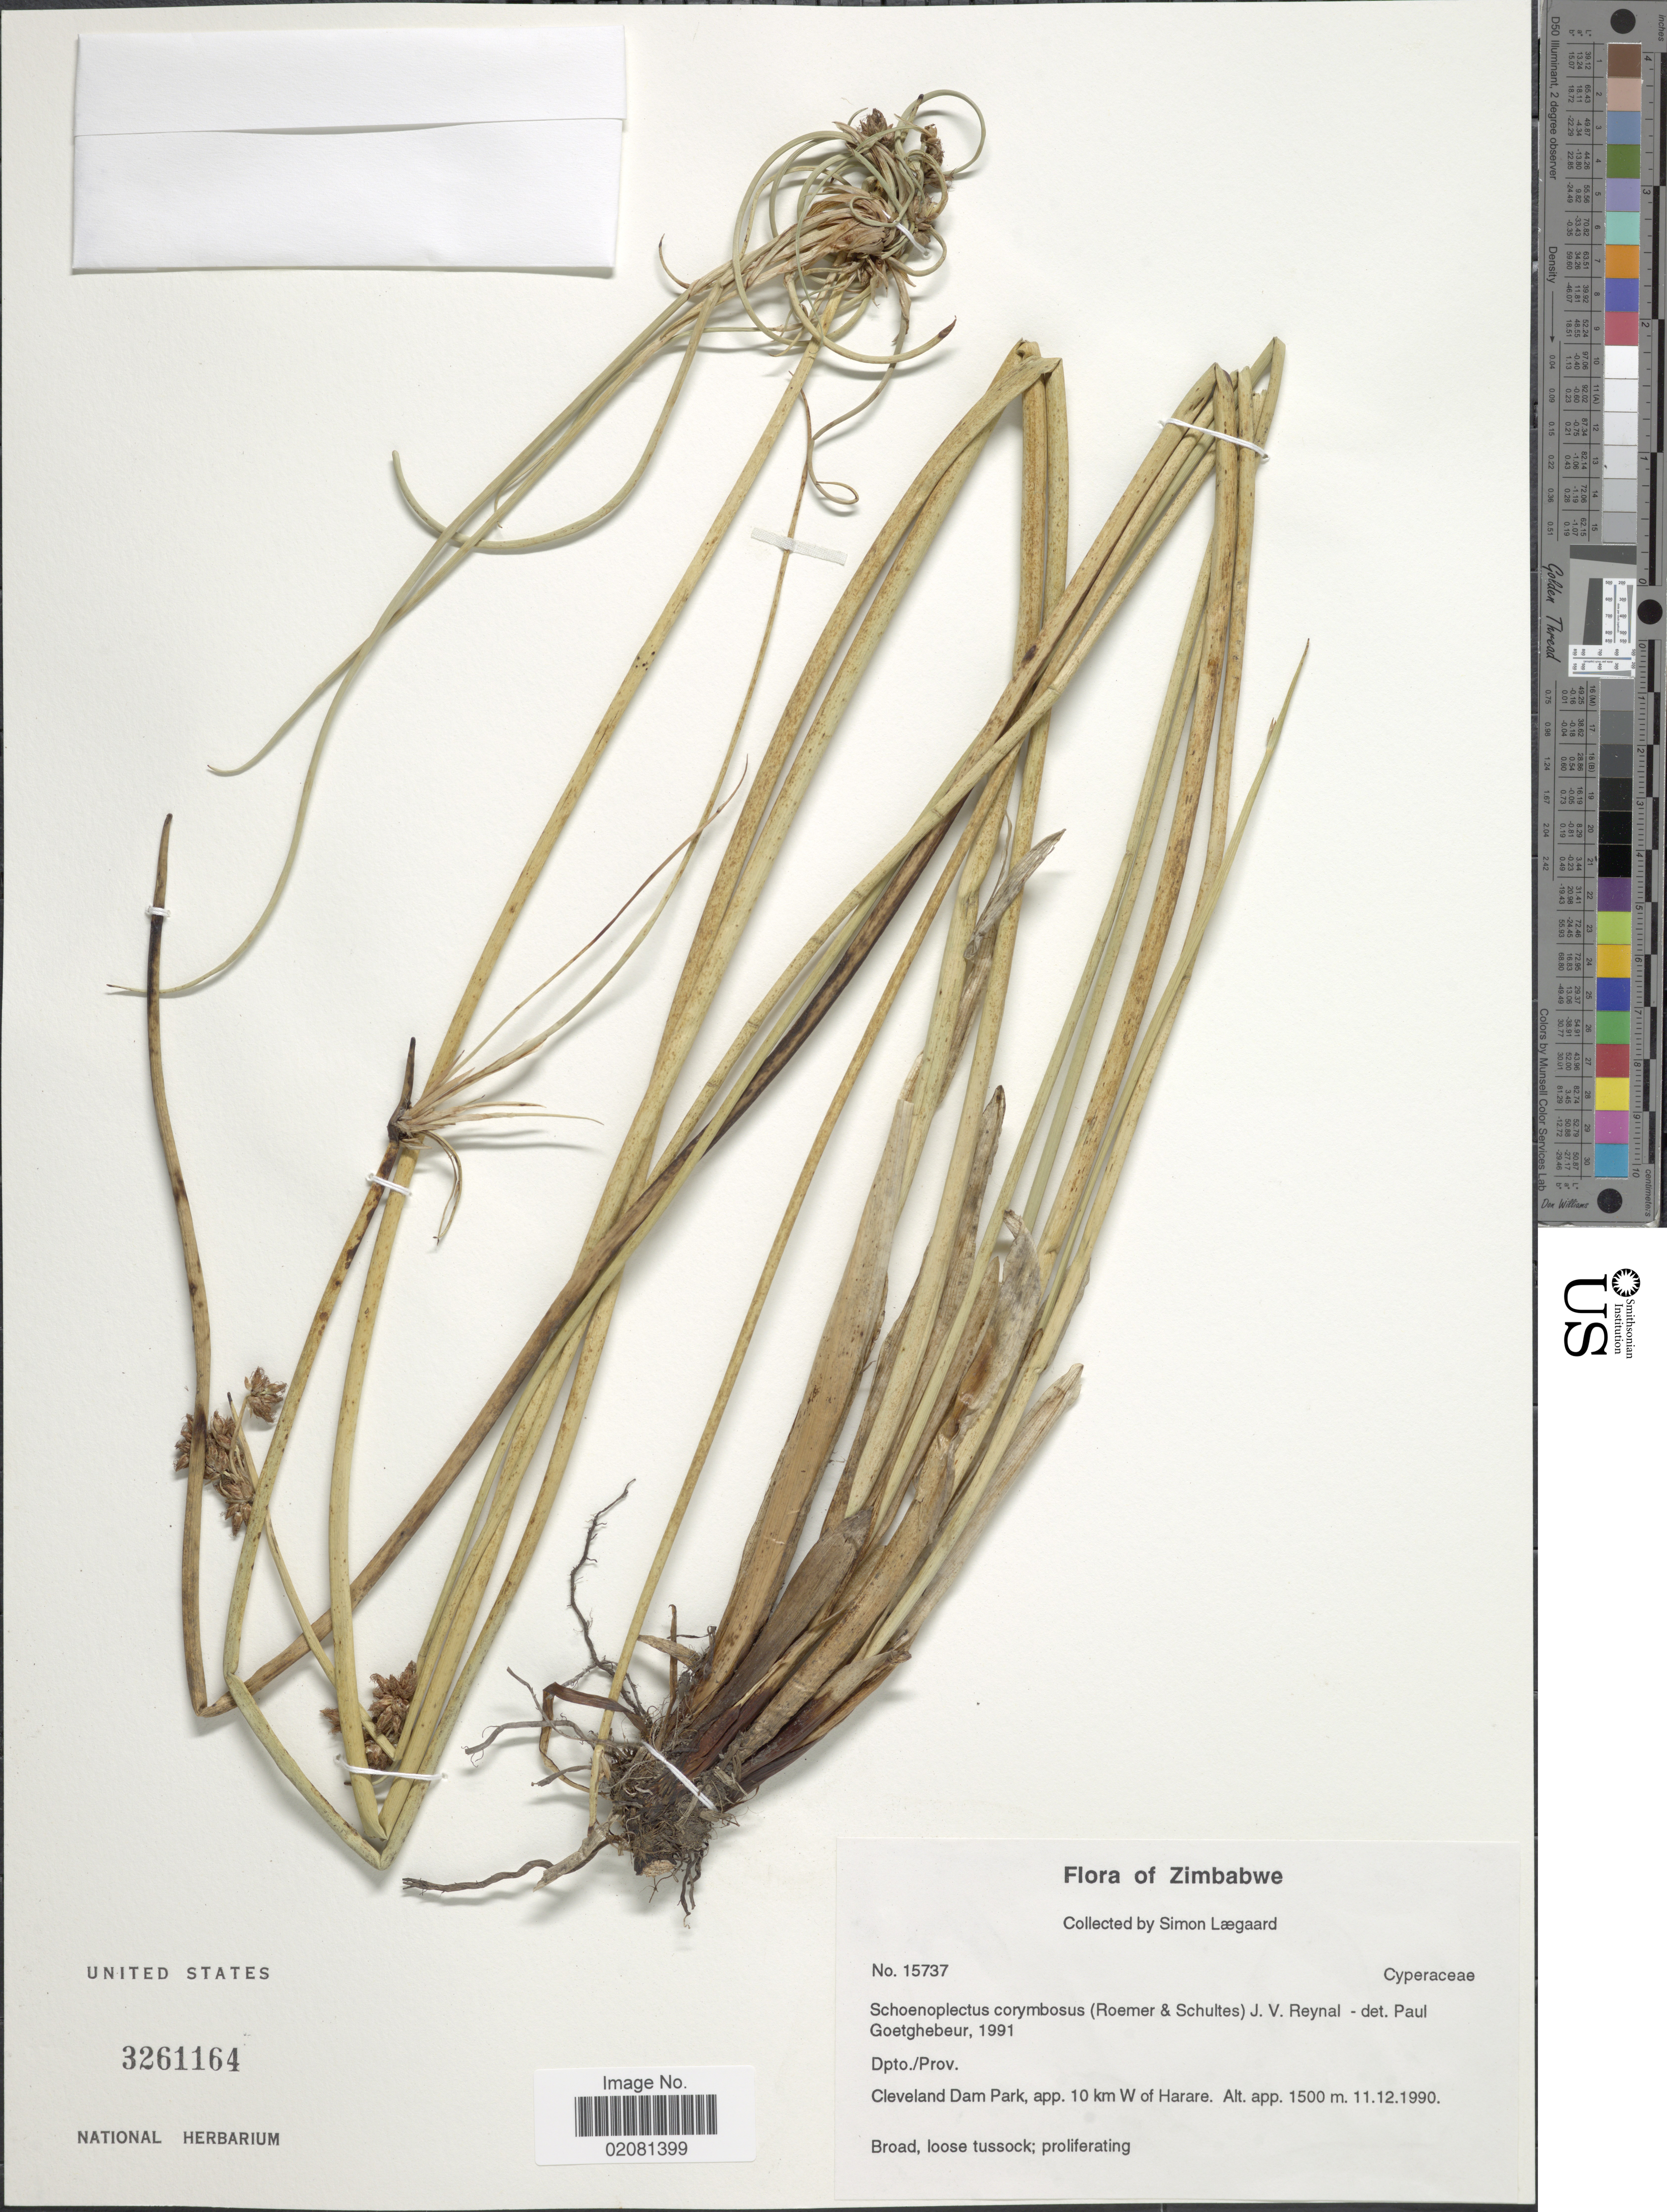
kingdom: Plantae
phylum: Tracheophyta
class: Liliopsida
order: Poales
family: Cyperaceae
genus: Schoenoplectus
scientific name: Schoenoplectus corymbosus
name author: (Roth ex Roem. & Schult.) J. Raynal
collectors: S. Lægaard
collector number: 15737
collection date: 1990-12-11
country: Zimbabwe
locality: Dpto./Prov. Cleveland Dam Park, app. 10 km W of Harare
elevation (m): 1500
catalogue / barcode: US 3261164